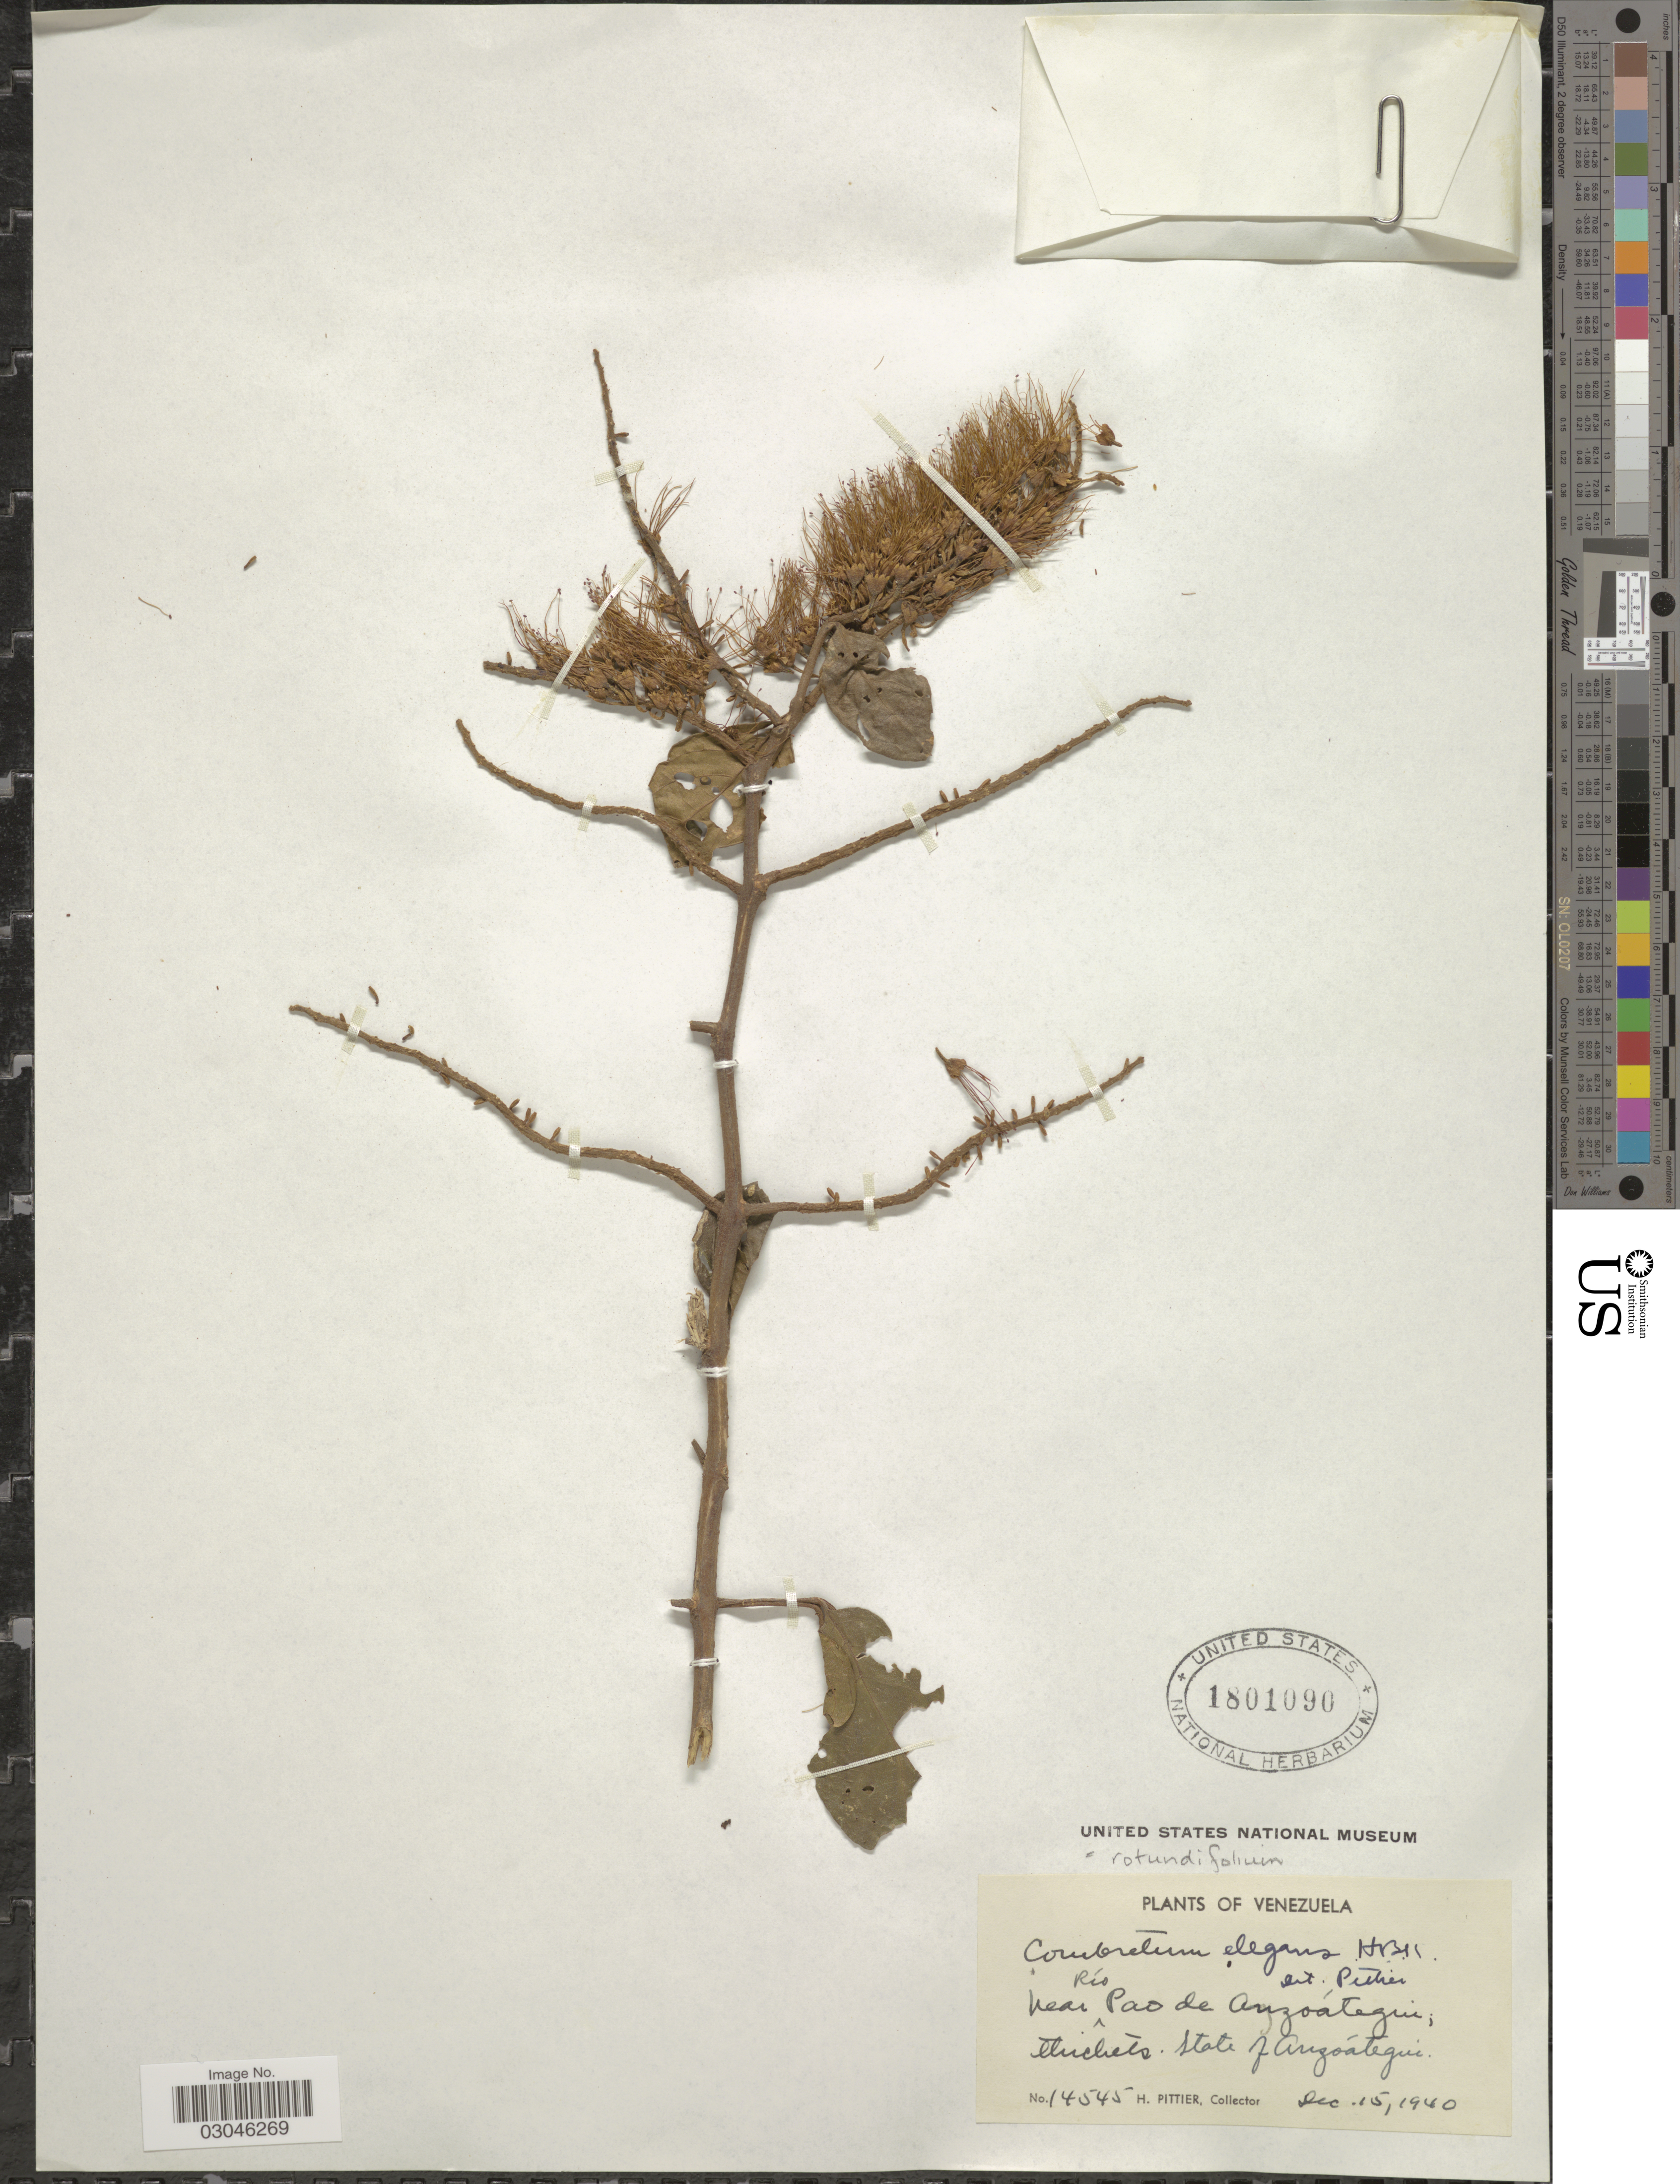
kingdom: Plantae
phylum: Tracheophyta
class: Magnoliopsida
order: Myrtales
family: Combretaceae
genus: Combretum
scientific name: Combretum rotundifolium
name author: Rich.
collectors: H. F. Pittier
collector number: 14545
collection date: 1940-12-15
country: Venezuela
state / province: Anzoategui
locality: Near Río Pao de Anzoátegui.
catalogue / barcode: US 1801090